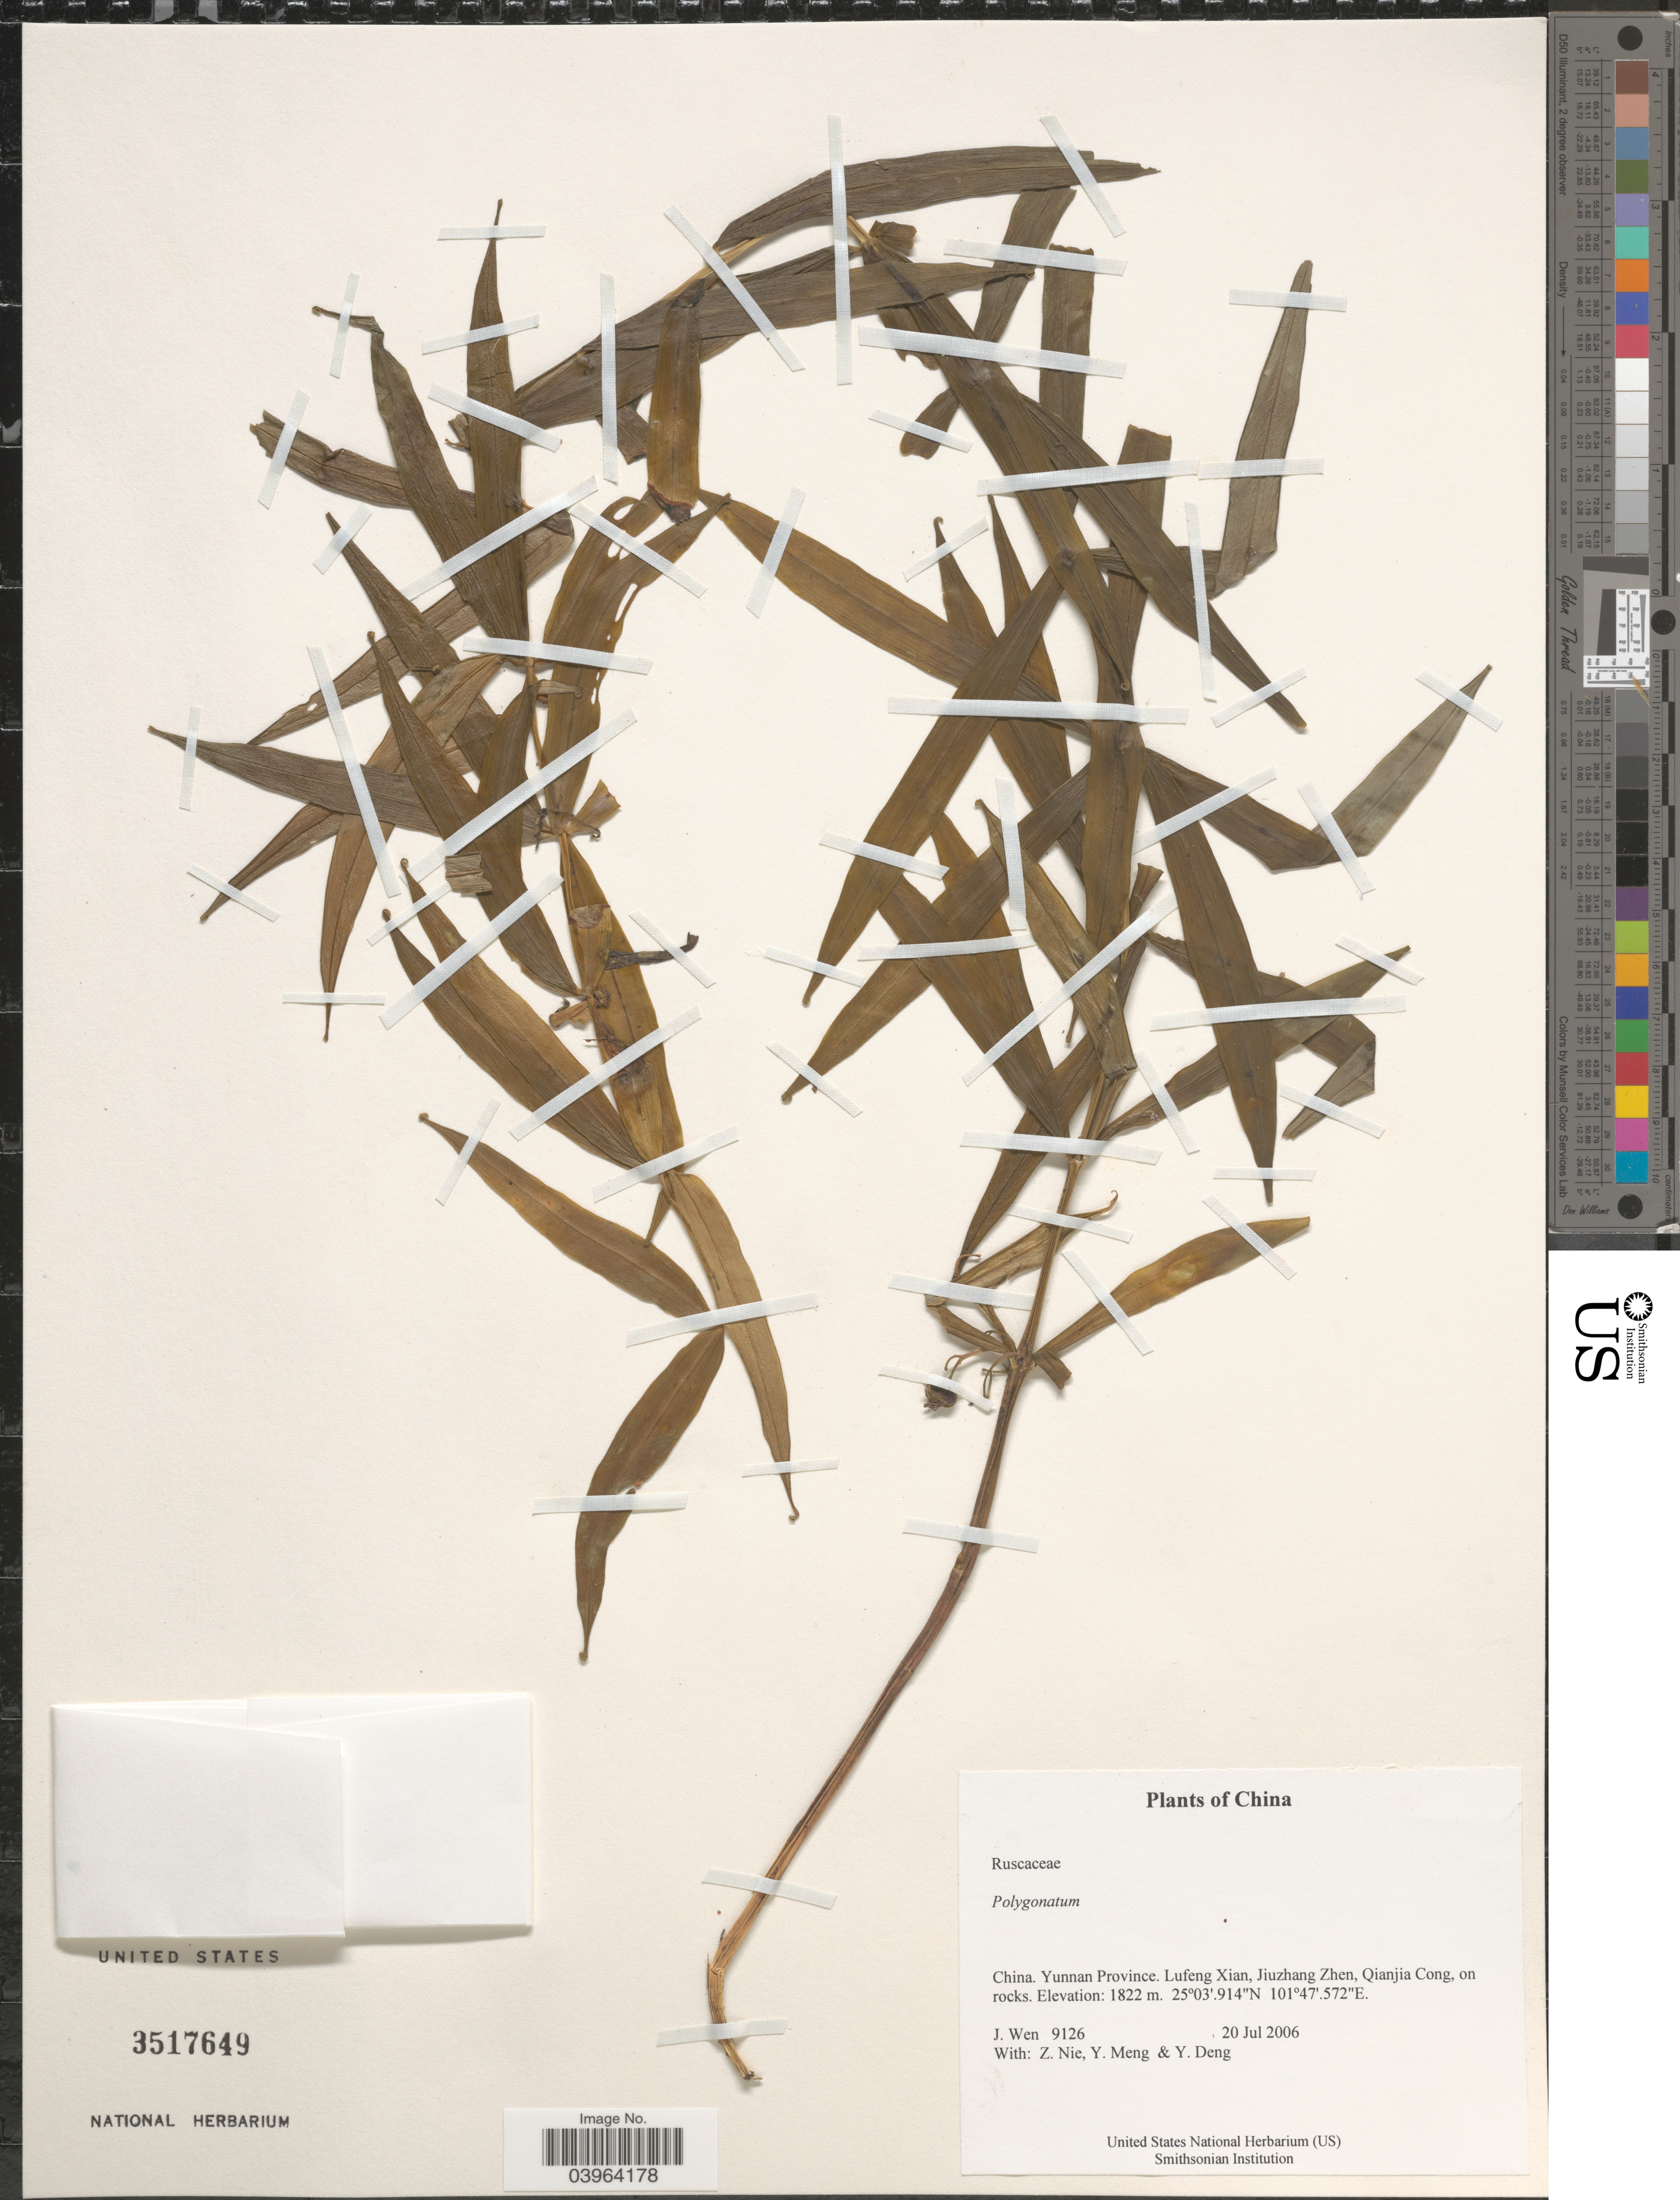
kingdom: Plantae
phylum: Tracheophyta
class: Liliopsida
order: Asparagales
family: Asparagaceae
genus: Polygonatum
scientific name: Polygonatum sp.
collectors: J. Wen, Z. Nie, Y. Meng & Y. Deng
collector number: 9126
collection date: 2006-07-20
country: China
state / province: Yunnan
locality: Lufeng Xian, Jiuzhang Zhen, Qianjia Cong.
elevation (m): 1822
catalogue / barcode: US 3517649